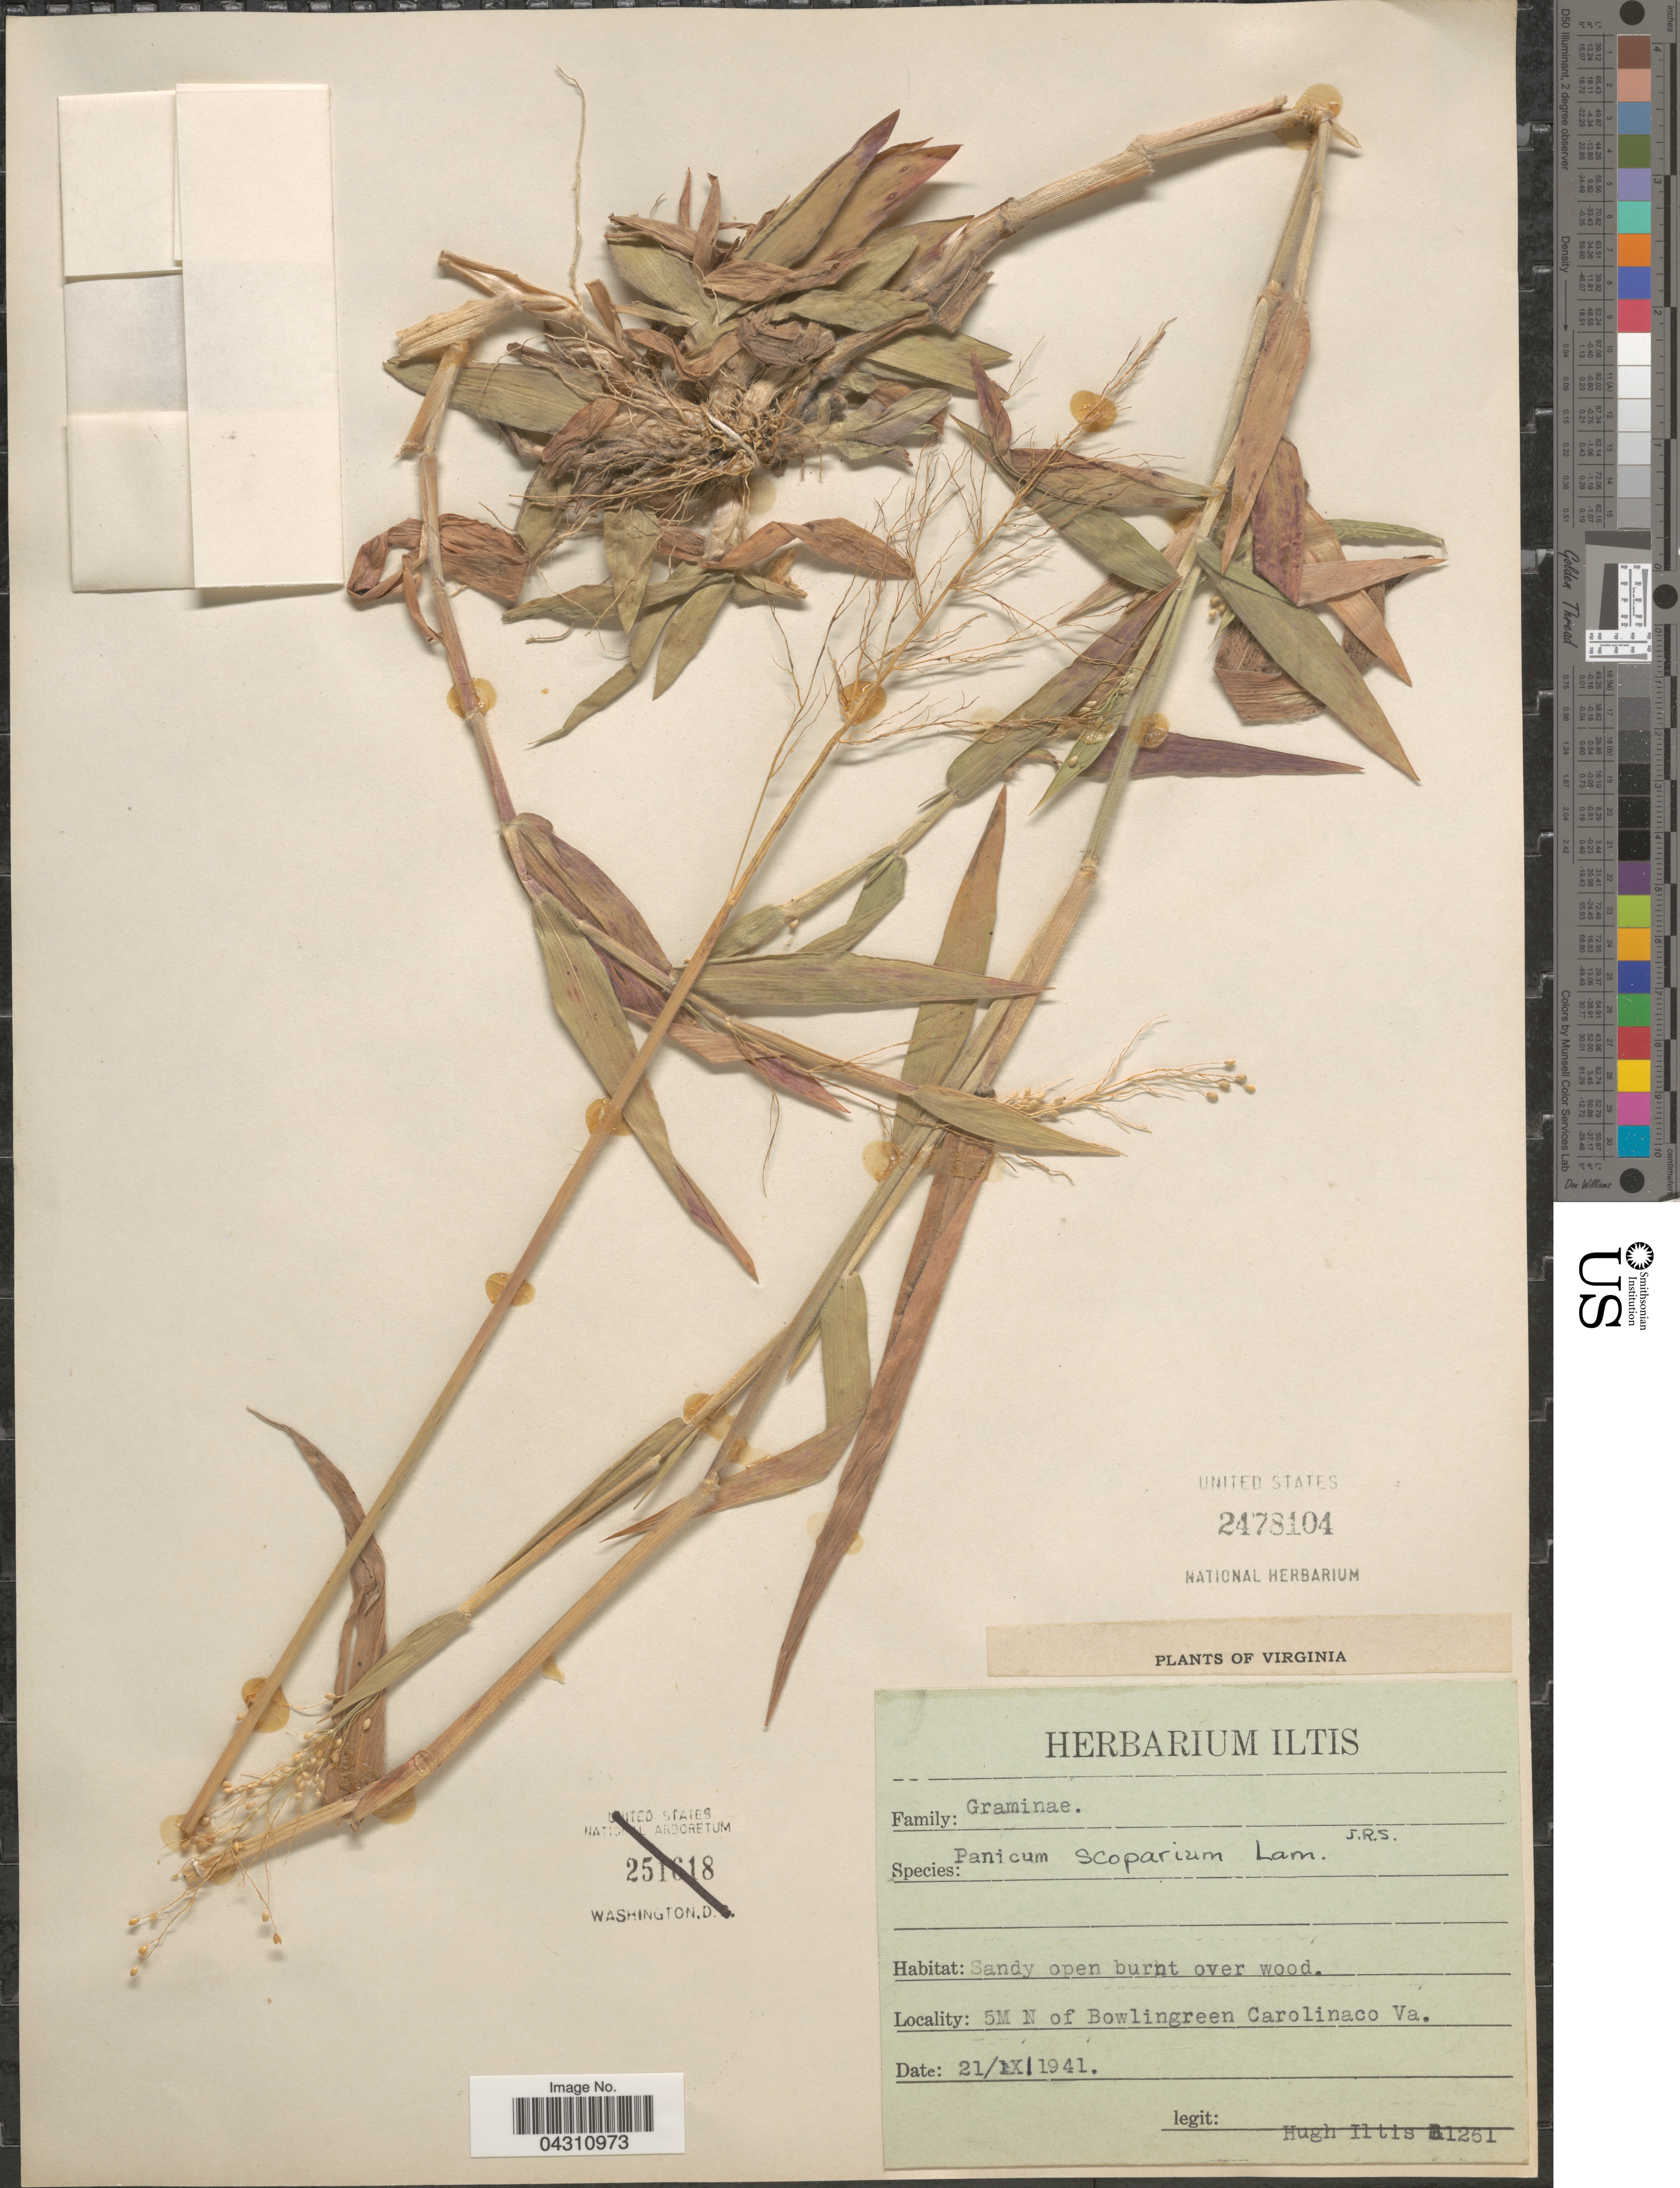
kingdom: Plantae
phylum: Tracheophyta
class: Liliopsida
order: Poales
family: Poaceae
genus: Dichanthelium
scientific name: Dichanthelium scoparium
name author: (Lam.) Gould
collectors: H. H. Iltis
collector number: !1261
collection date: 1941-09-21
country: United States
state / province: Virginia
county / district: Caroline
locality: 5 Mi. N of Bowling Green .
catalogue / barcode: US 2478104